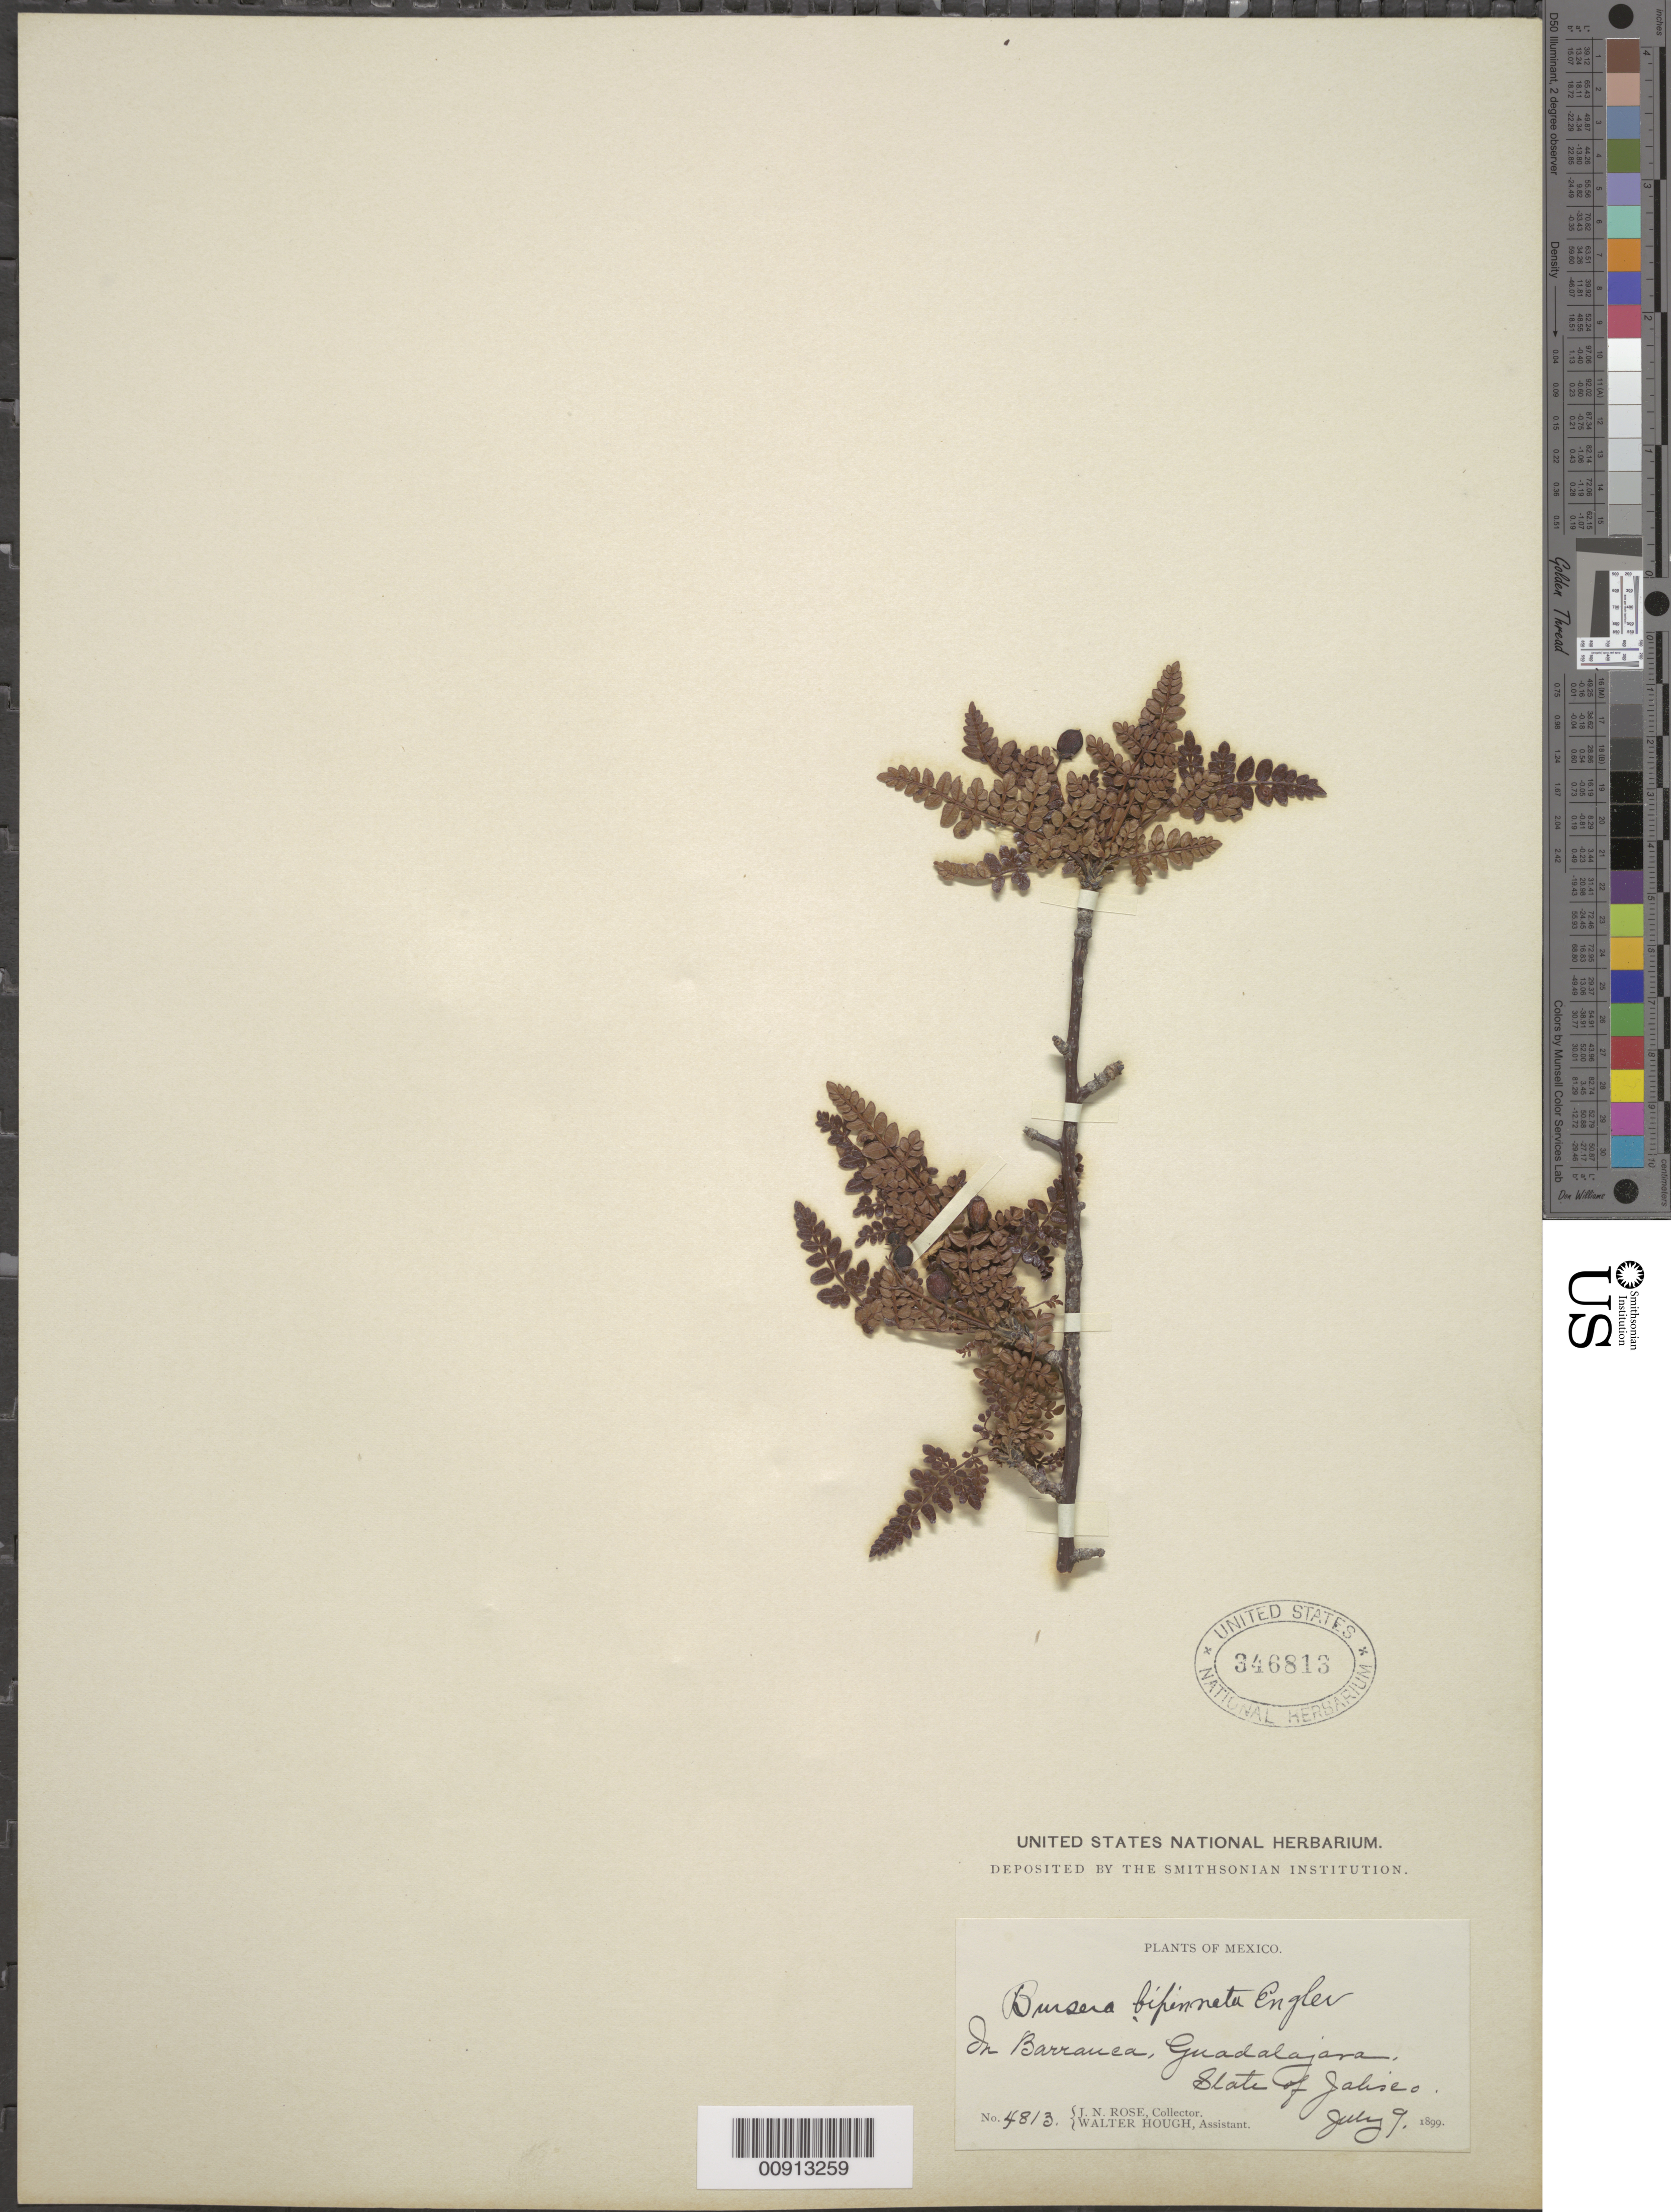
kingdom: Plantae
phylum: Tracheophyta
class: Magnoliopsida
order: Sapindales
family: Burseraceae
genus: Bursera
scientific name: Bursera bipinnata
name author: Engl.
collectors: J. N. Rose & W. Hough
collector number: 4813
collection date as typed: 09 Jul 1899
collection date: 1899-07-09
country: Mexico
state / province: Jalisco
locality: Guadalajara, State of Jalisco.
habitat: In barranca.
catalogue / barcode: US 346813